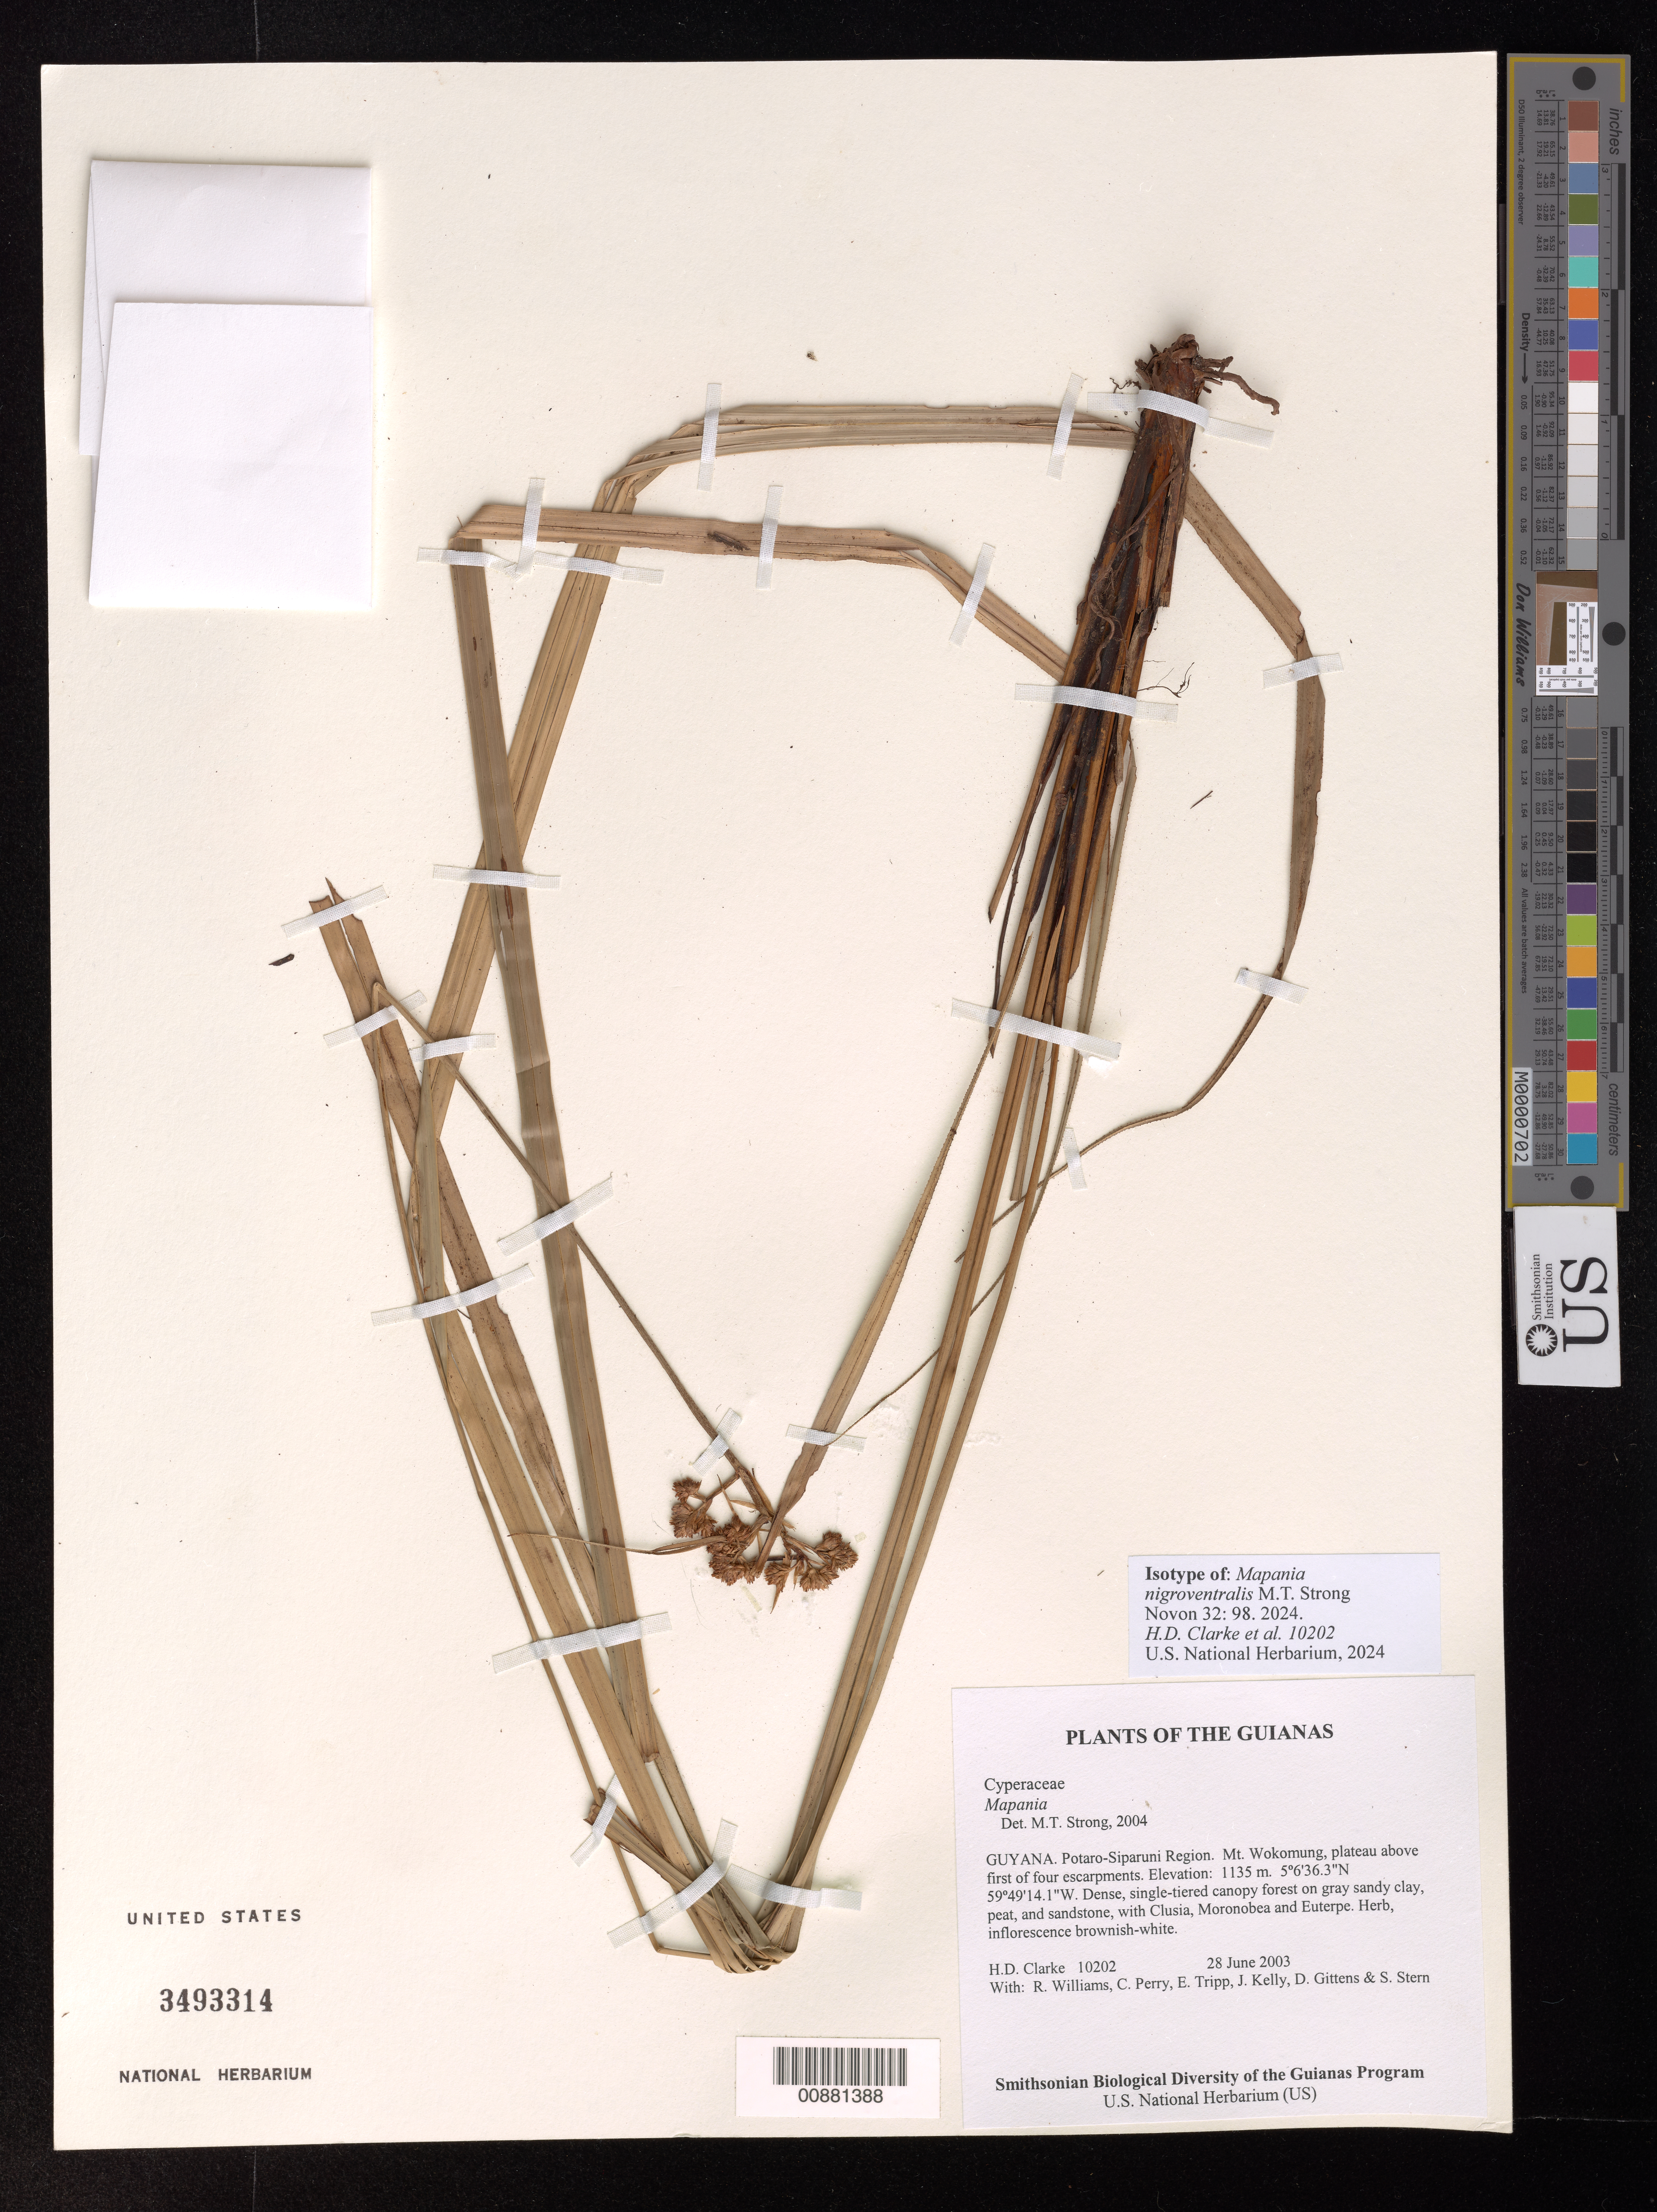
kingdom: Plantae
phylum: Tracheophyta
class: Liliopsida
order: Poales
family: Cyperaceae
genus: Mapania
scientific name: Mapania nigroventralis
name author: M.T. Strong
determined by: Strong, Mark T., (BOT), Smithsonian Institution - National Museum of Natural History (UNITED STATES)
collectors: H. D. Clarke, R. Williams, C. Perry, E. Tripp, J. Kelly, D. Gittens & S. R. Stern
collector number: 10202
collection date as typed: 28 June 2003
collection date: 2003-06-28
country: Guyana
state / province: Potaro-Siparuni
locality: Mt. Wokomung, plateau above first of four escarpments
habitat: Dense, single-tiered canopy forest on gray sandy clay, peat, and sandstone, with Clusia, Moronobea and Euterpe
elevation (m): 1135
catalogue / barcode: US 3493314